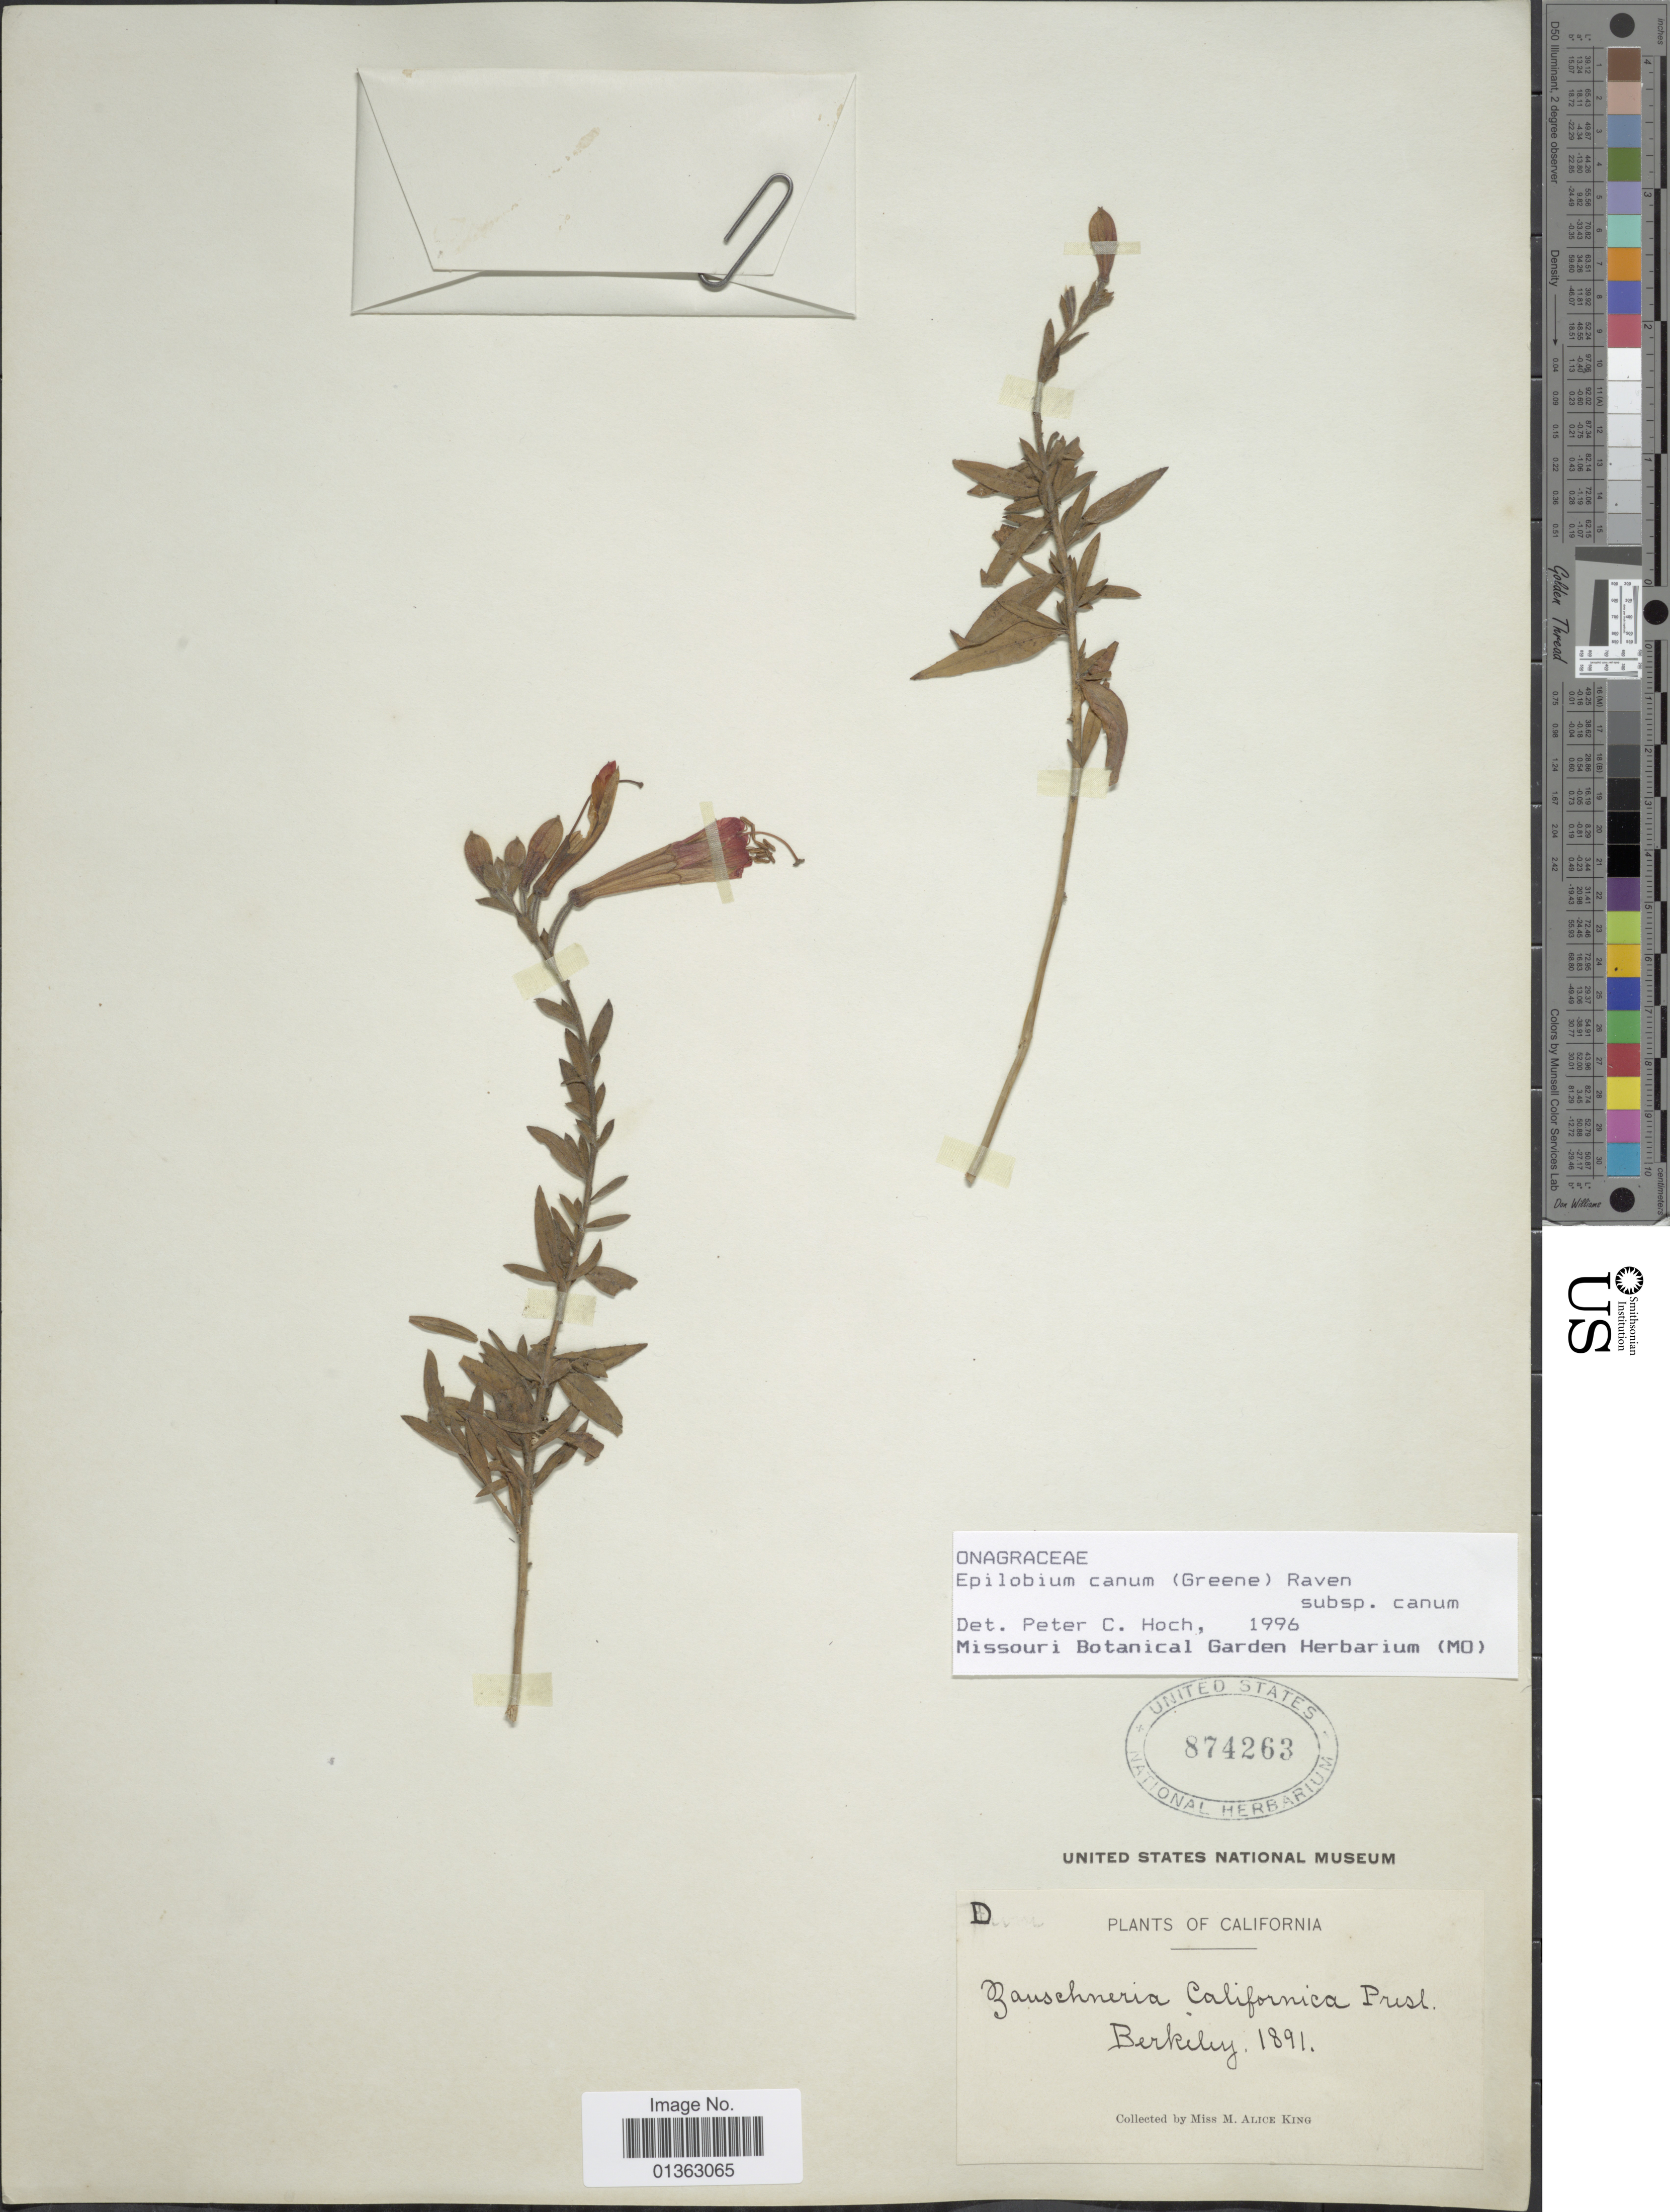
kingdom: Plantae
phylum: Tracheophyta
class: Magnoliopsida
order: Myrtales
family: Onagraceae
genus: Epilobium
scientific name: Epilobium canum subsp. canum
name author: (Greene) P.H. Raven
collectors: M. King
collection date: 1891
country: United States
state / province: California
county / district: Alameda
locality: Berkeley.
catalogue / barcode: US 874263